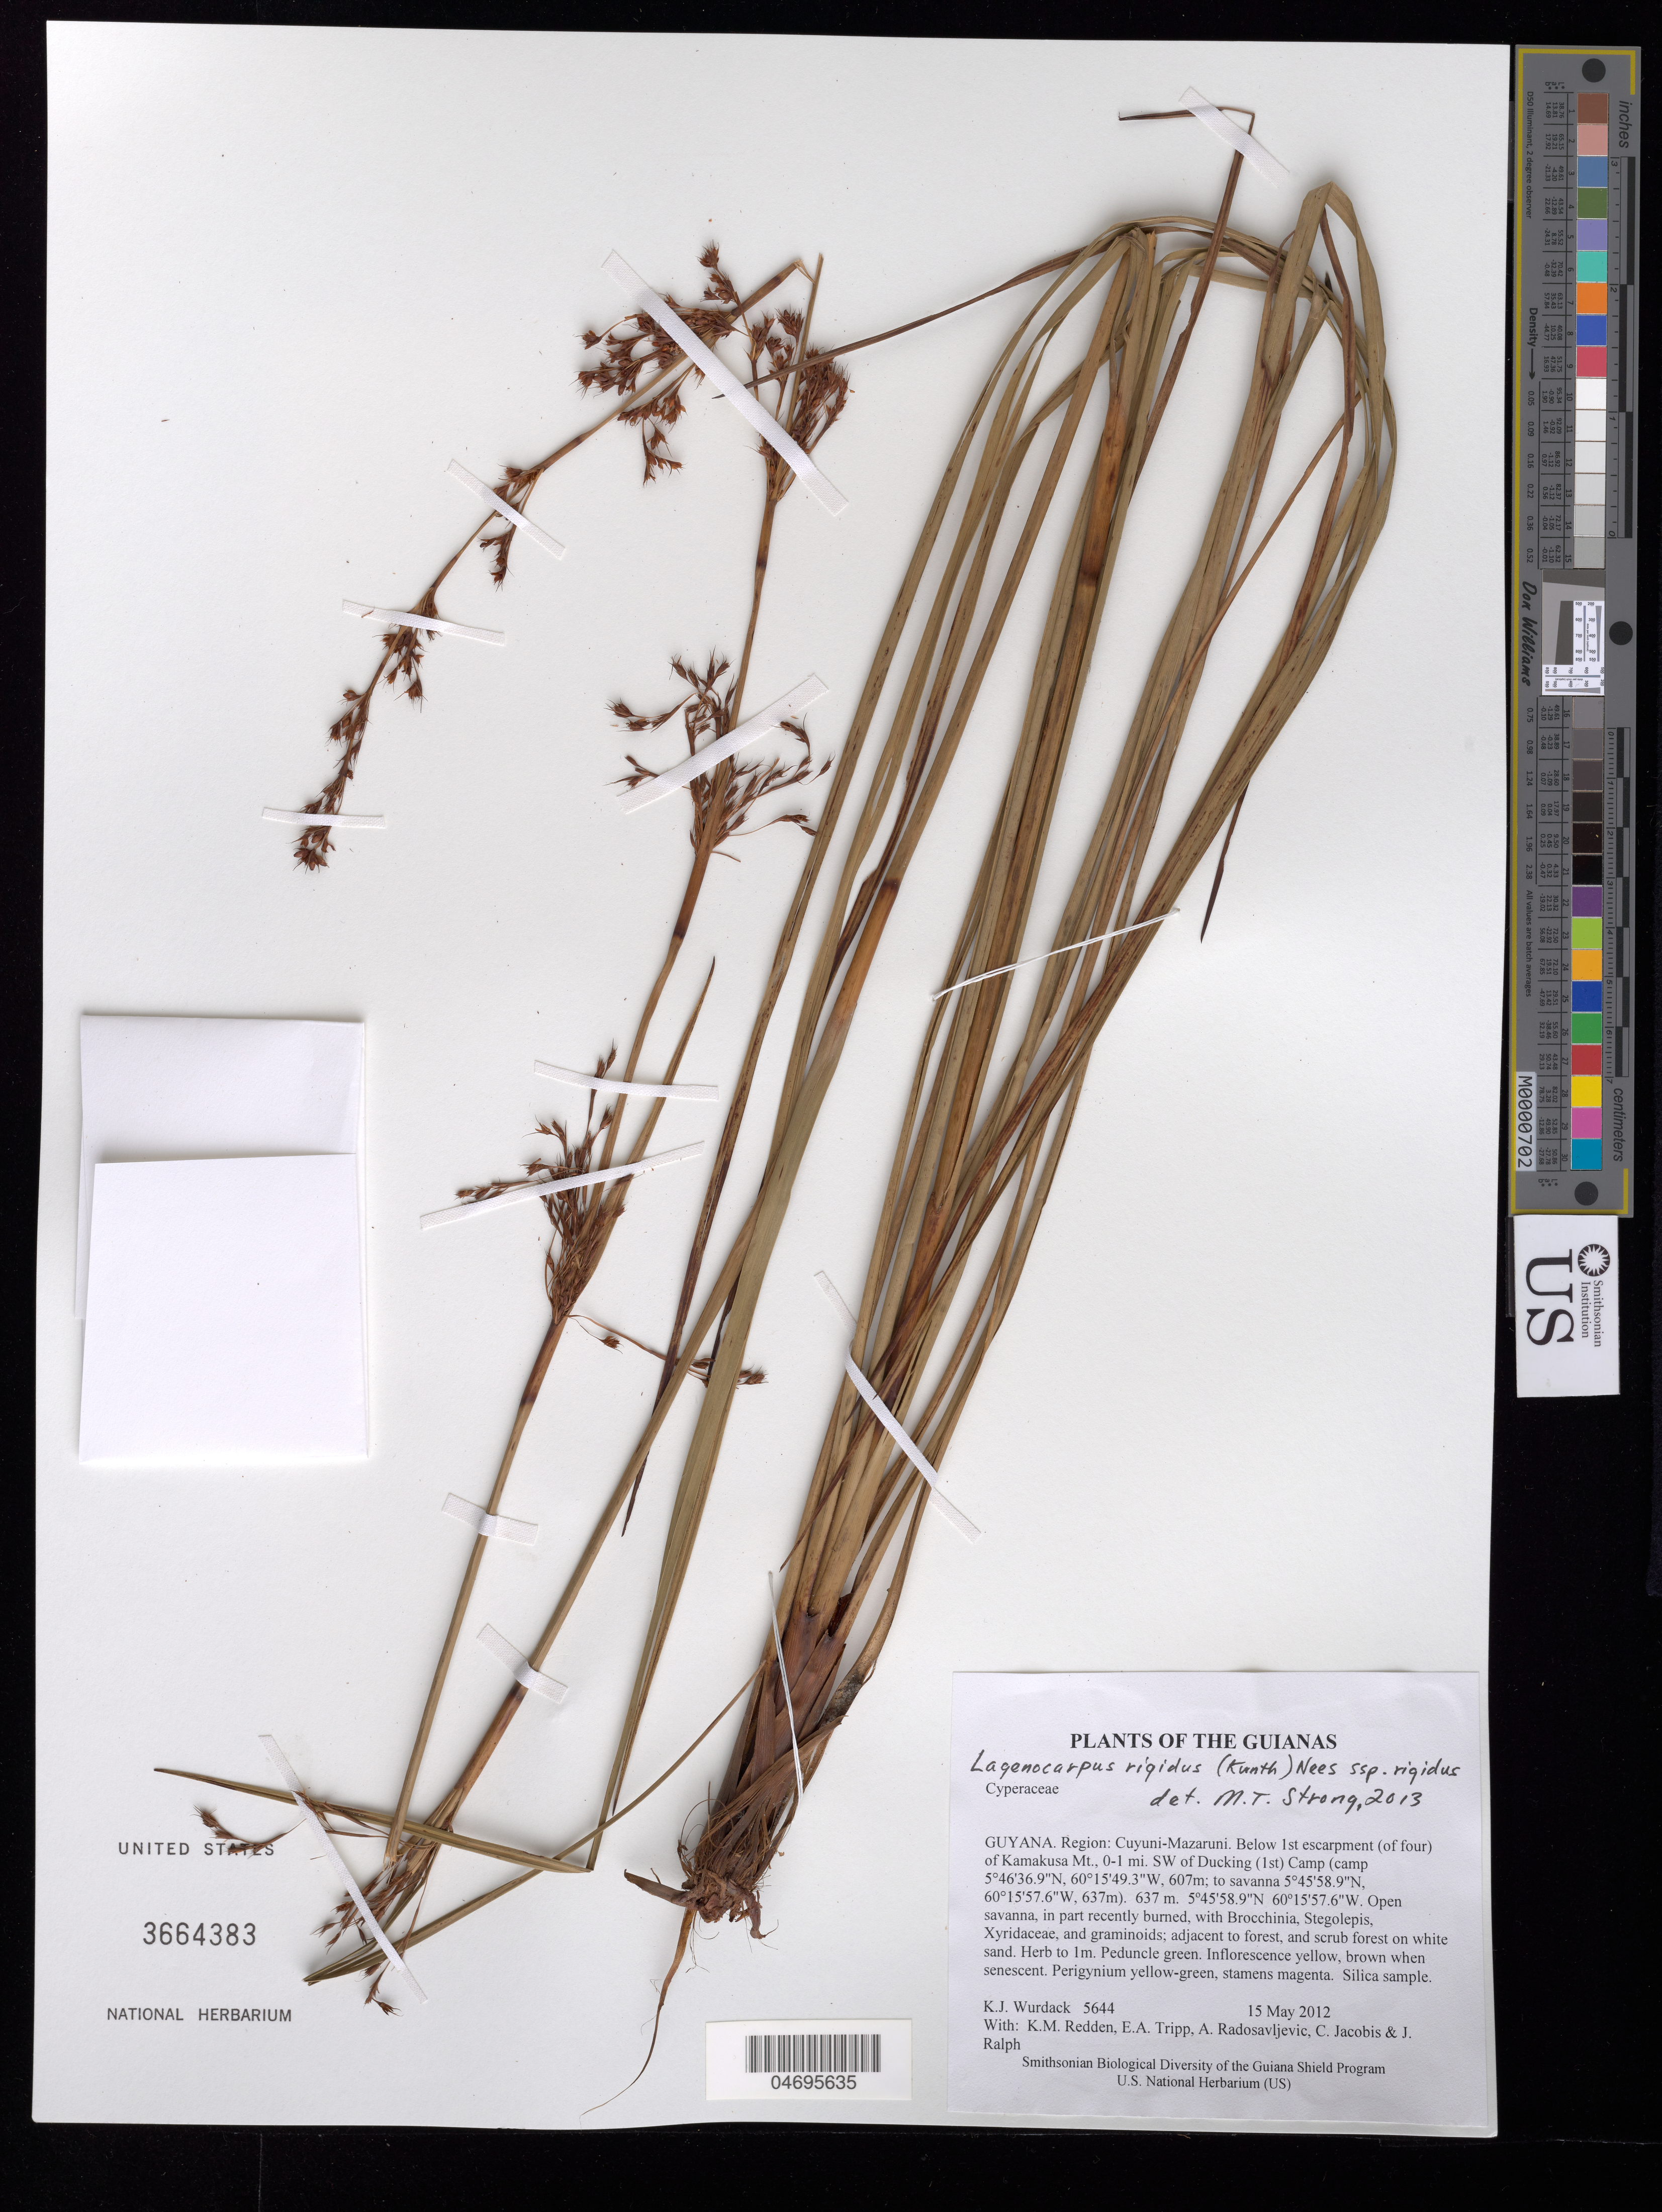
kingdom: Plantae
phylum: Tracheophyta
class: Liliopsida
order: Poales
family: Cyperaceae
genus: Lagenocarpus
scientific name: Lagenocarpus rigidus subsp. rigidus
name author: (Kunth) Nees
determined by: Strong, M. T., (US), Smithsonian Institution - National Museum of Natural History (UNITED STATES)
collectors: K. Wurdack, K. M. Redden, E. Tripp, A. Radosavljevic, C. Jacobis & J. Ralph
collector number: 5644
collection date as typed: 15 May 2012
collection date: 2012-05-15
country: Guyana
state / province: Cuyuni-Mazaruni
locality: Below 1st escarpment (of four) of Kamakusa Mt., 0-1 mi. SW of Ducking (1st) Camp (camp 5°46'36.9"N, 60°15'49.3"W, 607m; to savanna 5°45'58.9"N, 60°15'57.6"W, 637m)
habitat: Open savanna, in part recently burned, with Brocchinia, Stegolepis, Xyridaceae, and graminoids; adjacent to forest, and scrub forest on white sand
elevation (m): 637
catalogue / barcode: US 3664383